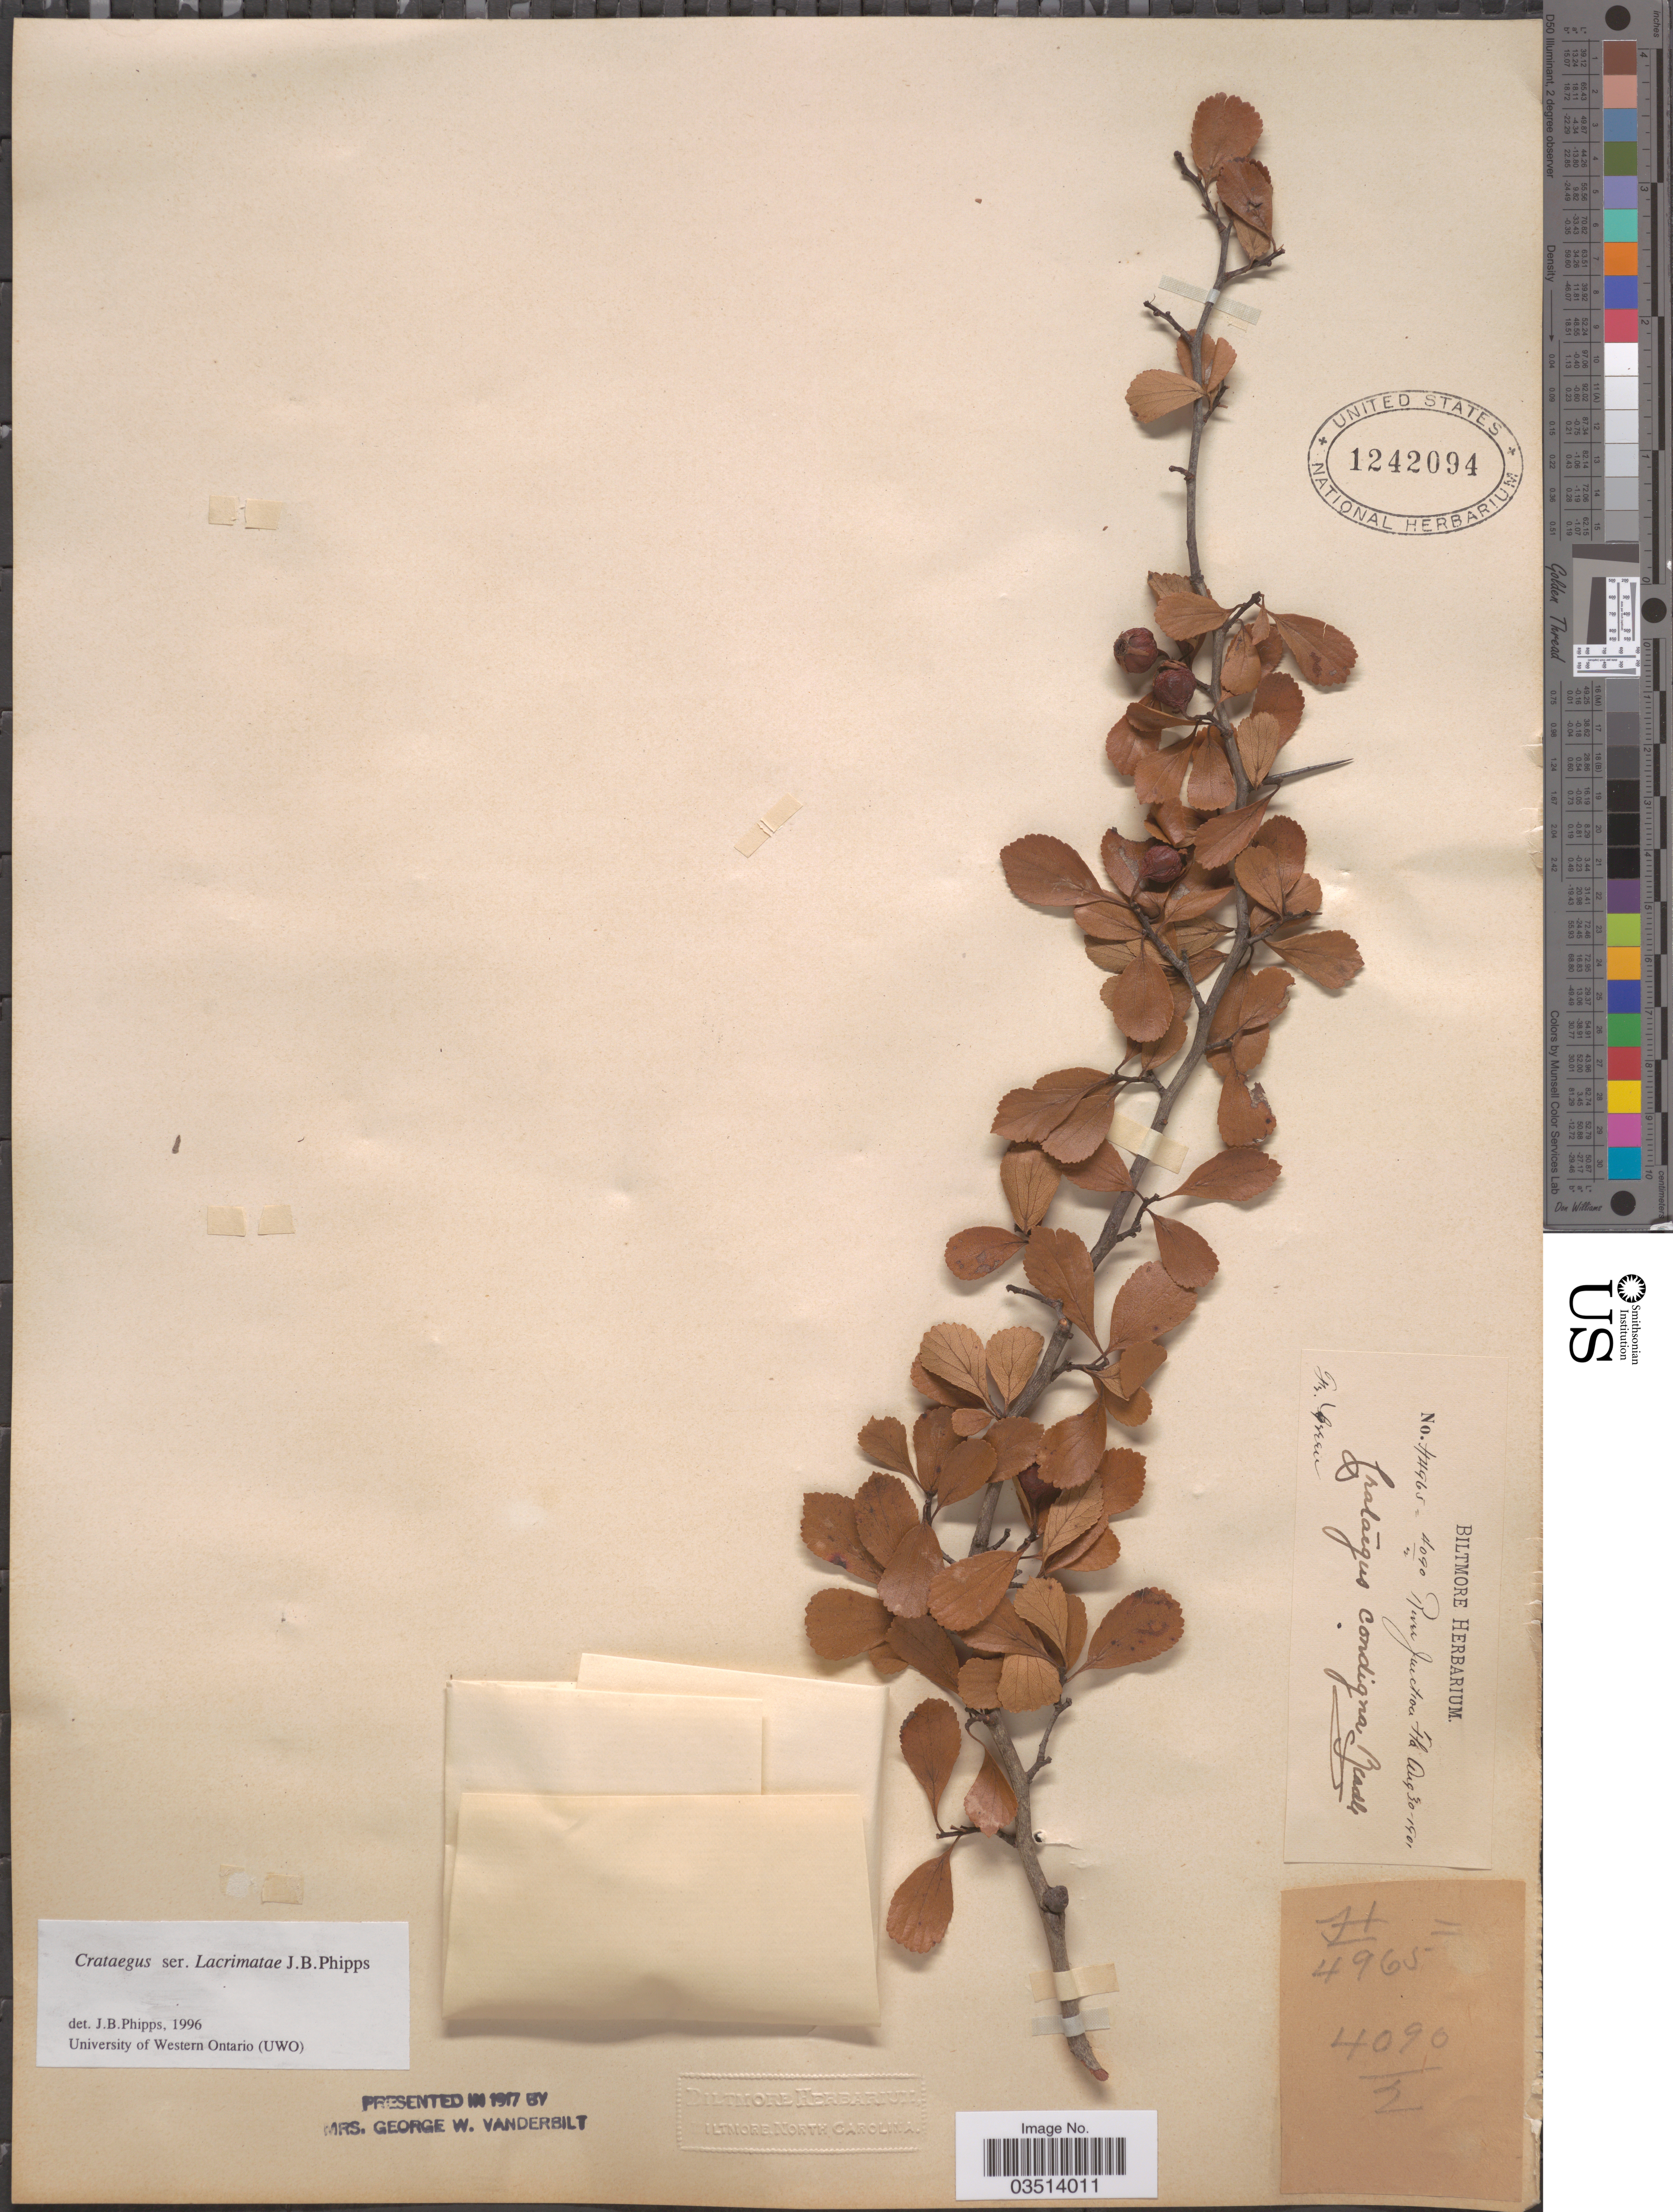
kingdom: Plantae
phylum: Tracheophyta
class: Magnoliopsida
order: Rosales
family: Rosaceae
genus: Crataegus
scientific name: Crataegus condigna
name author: Beadle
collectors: ex herb. Biltmore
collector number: H4965=4090-2?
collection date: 1901-08-30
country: United States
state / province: Florida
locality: River Junction.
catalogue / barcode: US 1242094